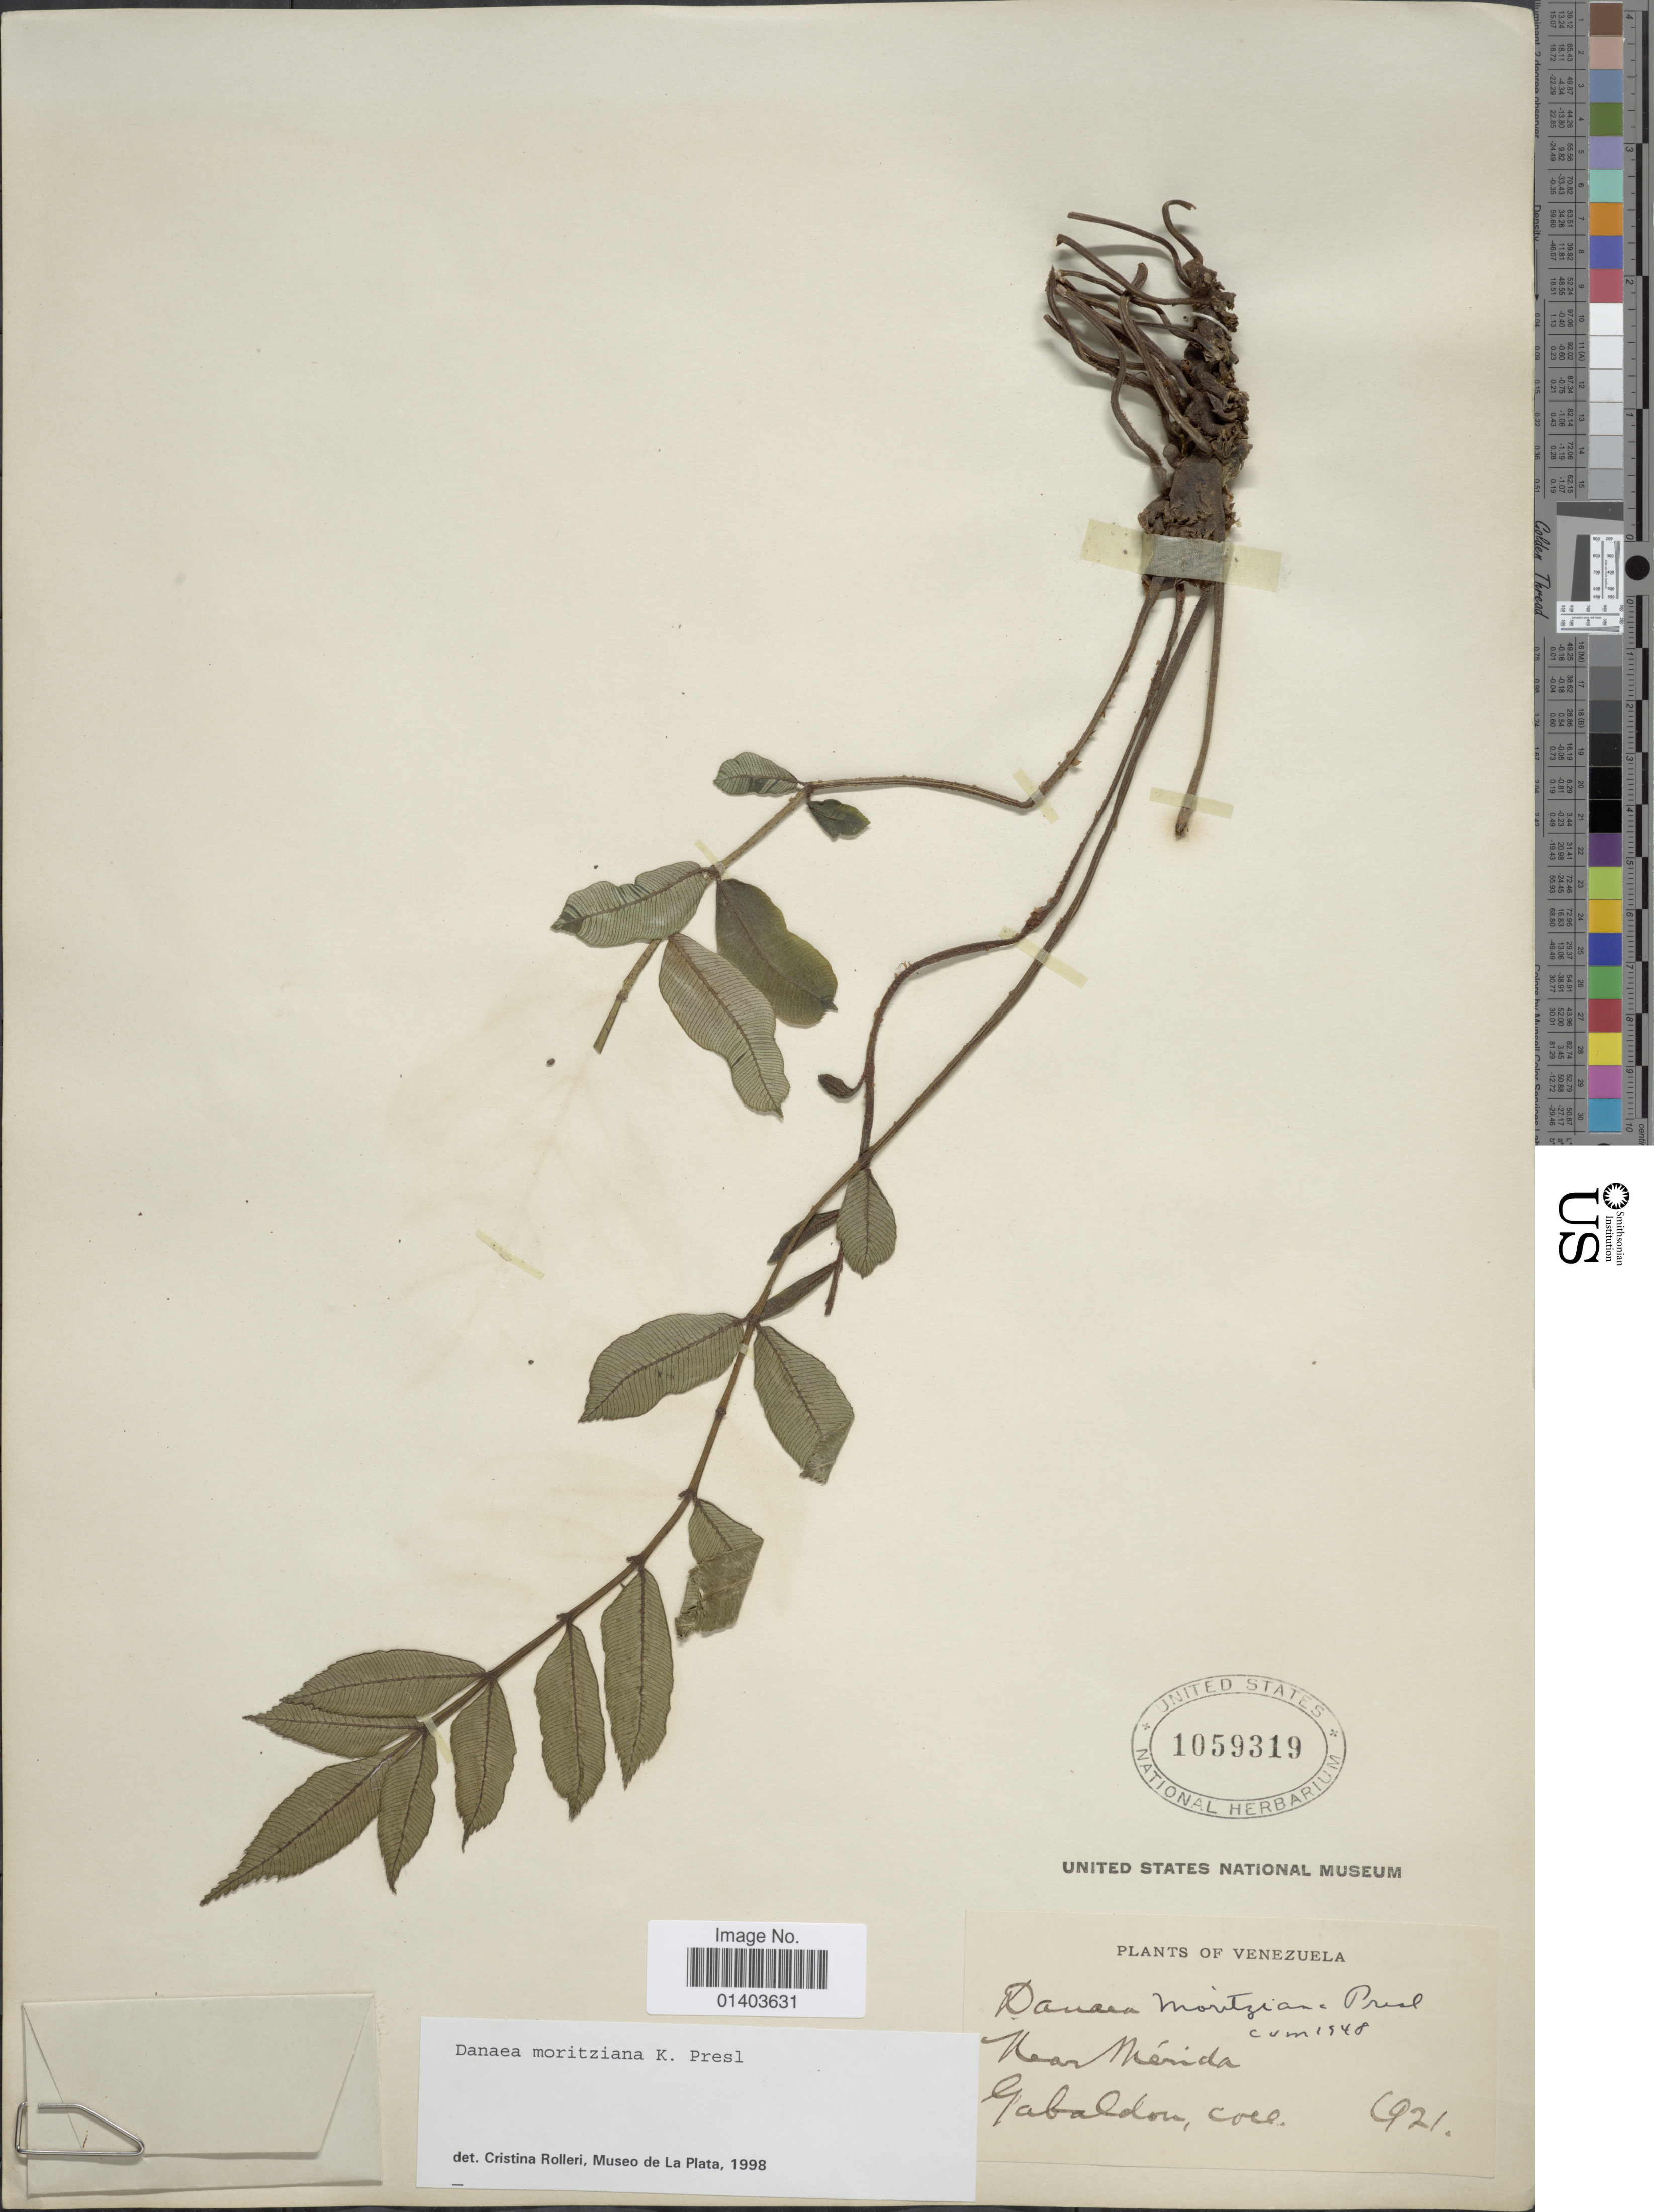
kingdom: Plantae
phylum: Tracheophyta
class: Polypodiopsida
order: Marattiales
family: Marattiaceae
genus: Danaea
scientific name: Danaea moritziana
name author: C. Presl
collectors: Gabaldon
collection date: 1921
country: Venezuela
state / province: Mérida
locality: Near Mérida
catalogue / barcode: US 1059319